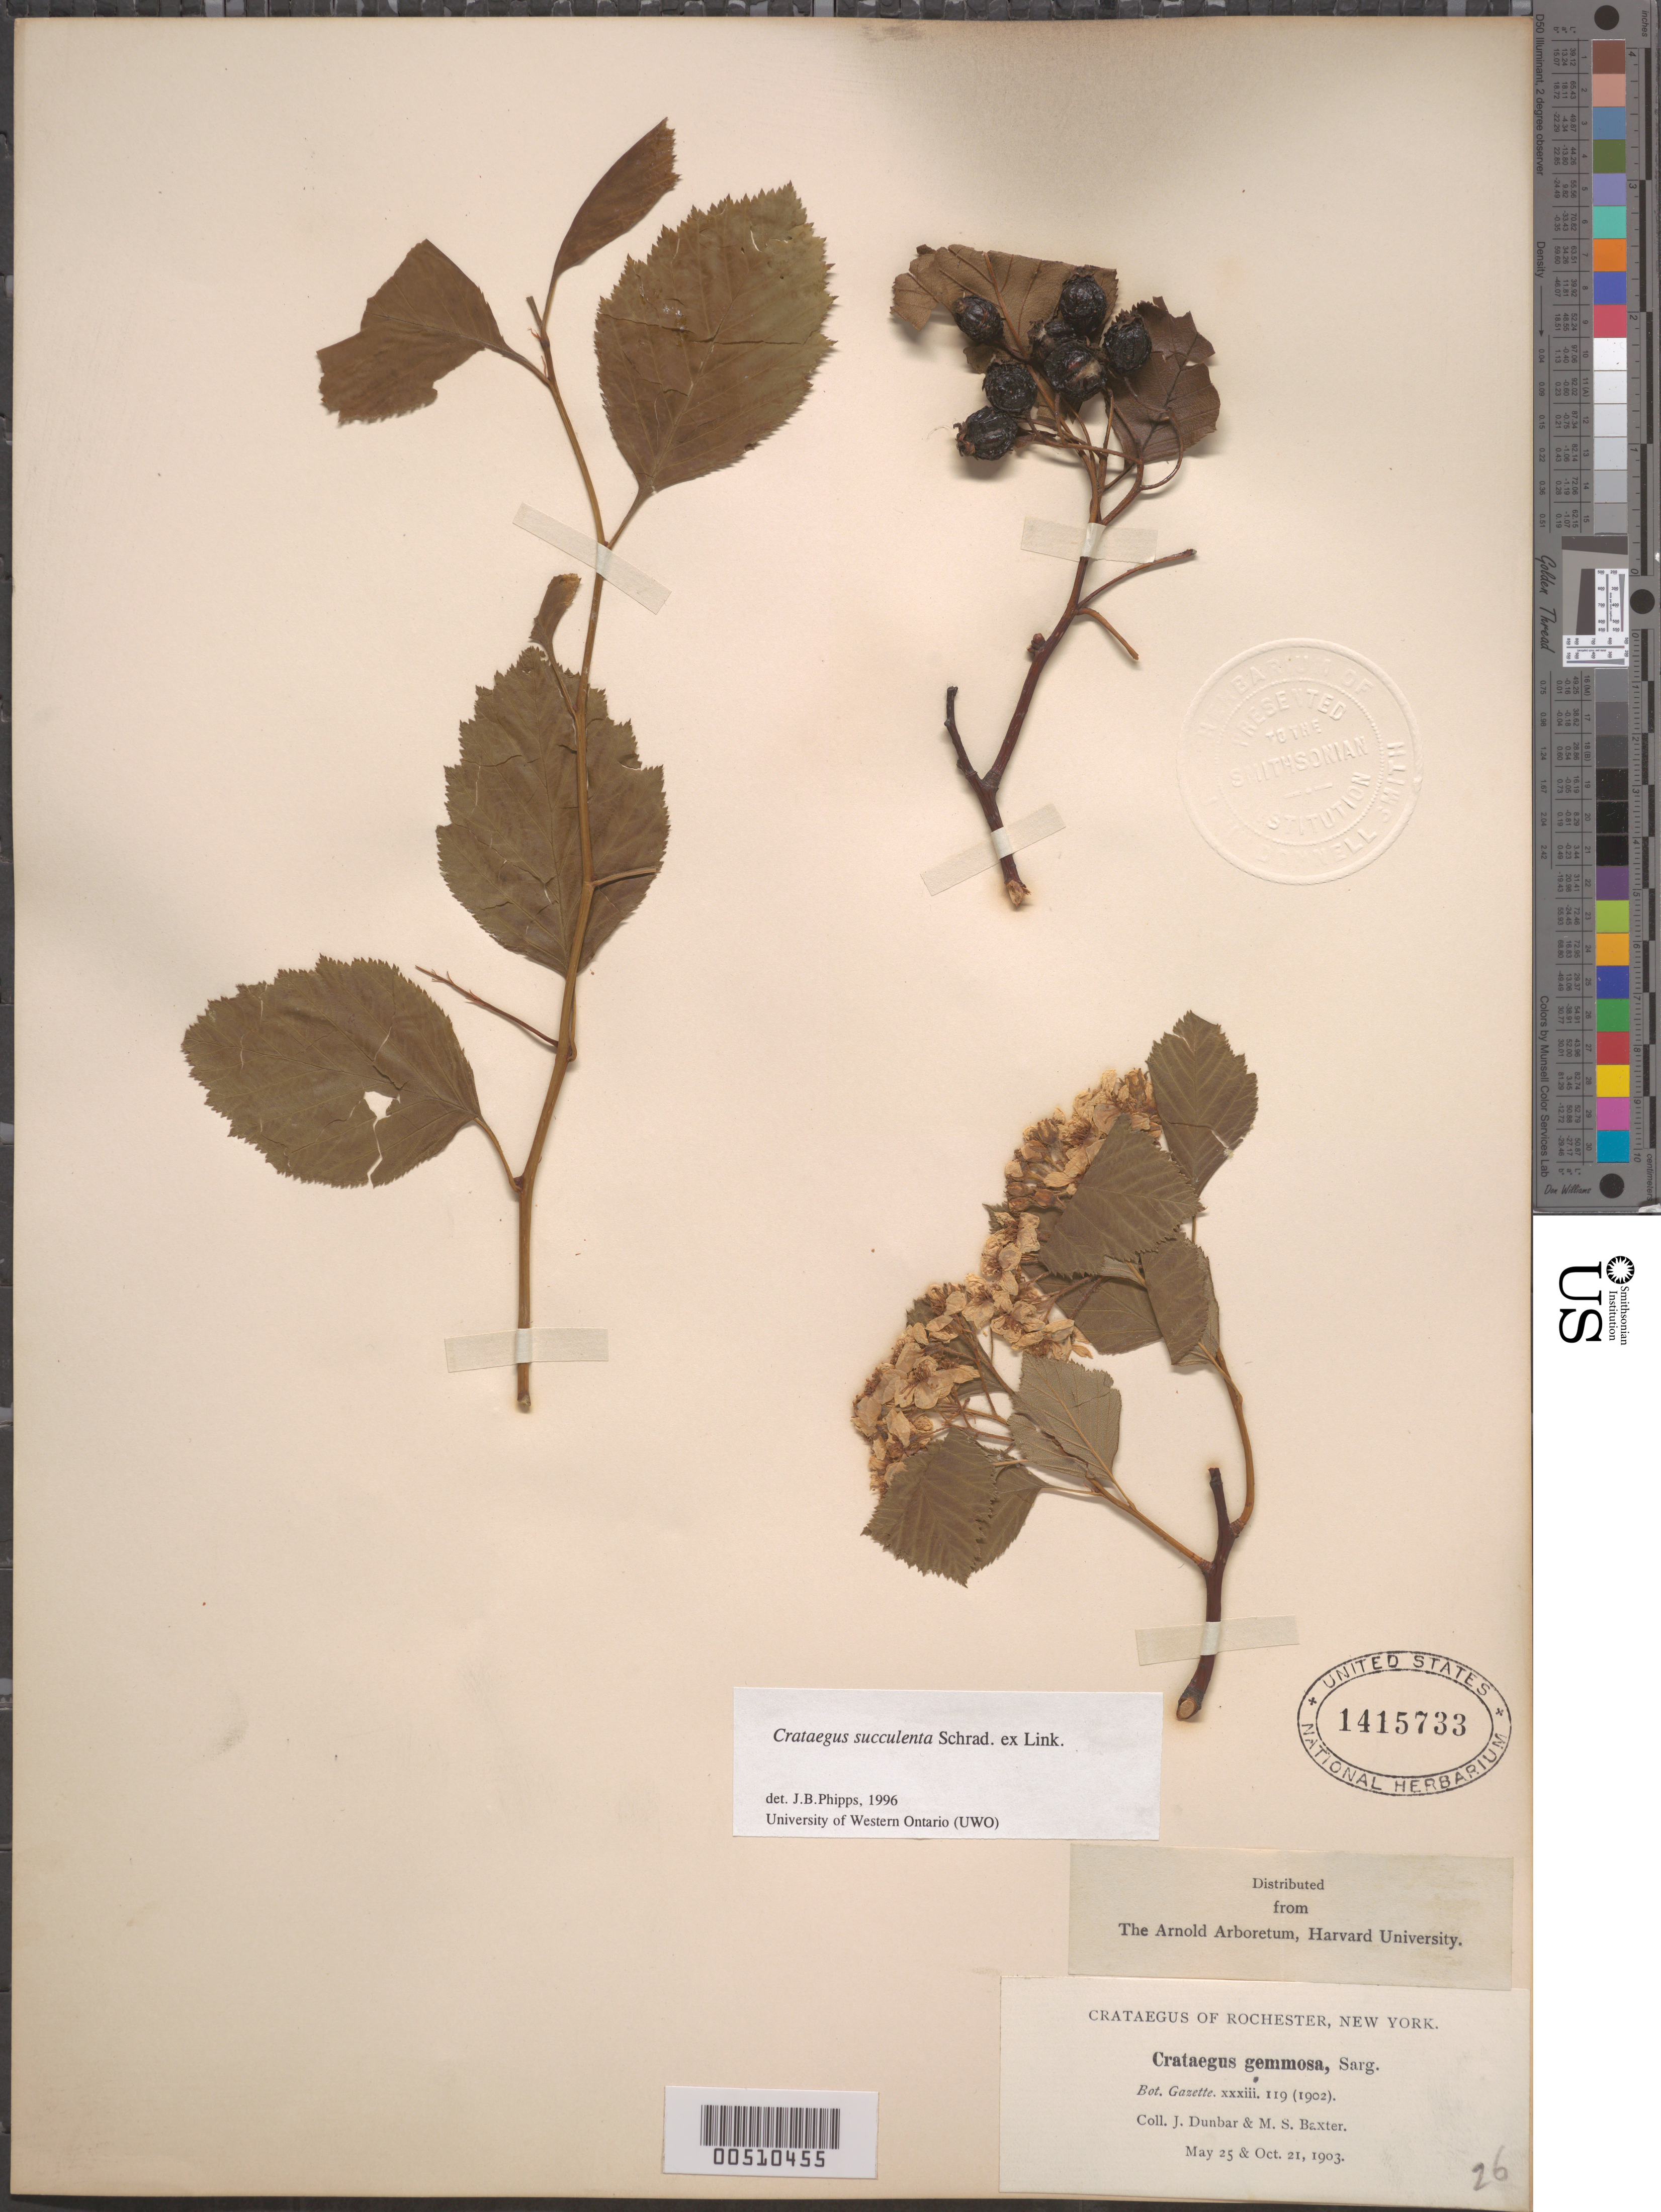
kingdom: Plantae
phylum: Tracheophyta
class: Magnoliopsida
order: Rosales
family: Rosaceae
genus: Crataegus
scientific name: Crataegus succulenta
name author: Schrad. ex Link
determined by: Phipps, James B., (UWO), University of Western Ontario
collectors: J. Dunbar & M. Baxter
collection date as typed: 25 May 1903 and 21 Oct 1903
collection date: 1903-05-25,1903-10-21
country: United States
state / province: New York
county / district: Monroe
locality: Rochester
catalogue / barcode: US 1415733